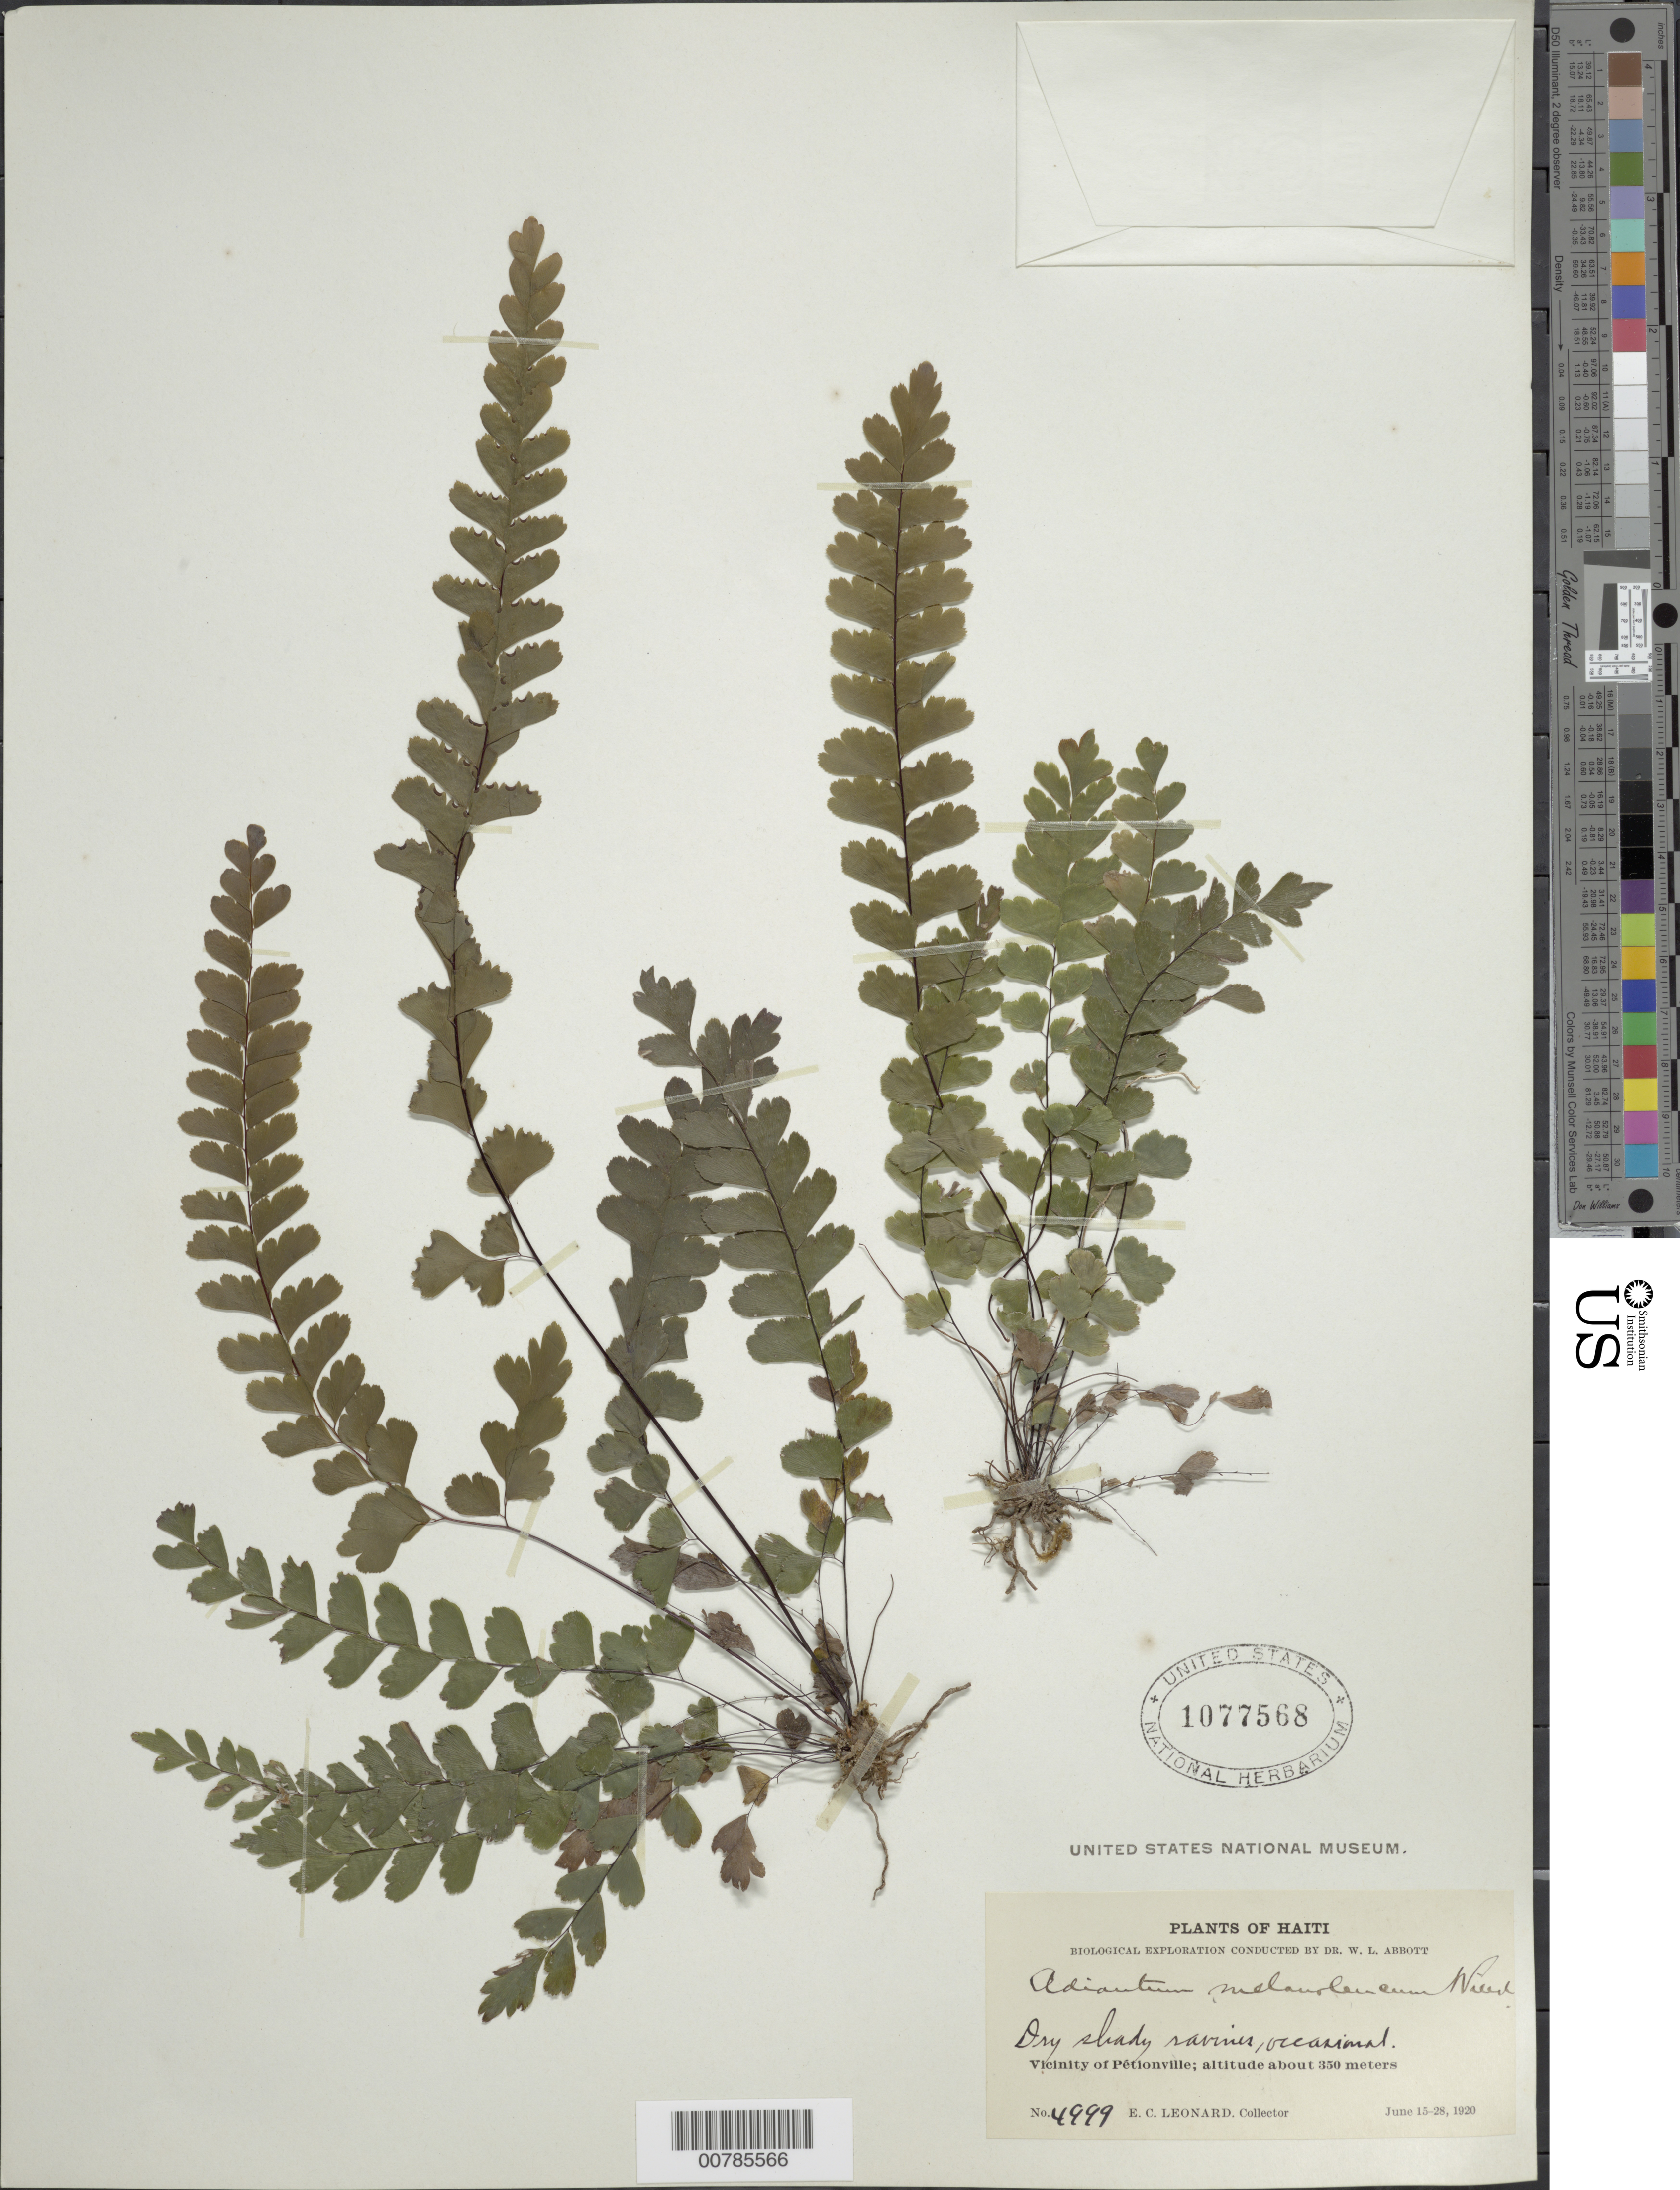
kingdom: Plantae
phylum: Tracheophyta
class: Polypodiopsida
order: Polypodiales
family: Pteridaceae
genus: Adiantum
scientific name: Adiantum melanoleucum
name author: Willd.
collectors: E. C. Leonard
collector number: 4999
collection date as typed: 15 Jun 1920 28 Jun 1920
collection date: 1920-06-15/1920-06-28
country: Haiti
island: Hispaniola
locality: Pétionville, vicinity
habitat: Dry, shady ravines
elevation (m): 350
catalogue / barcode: US 1077568